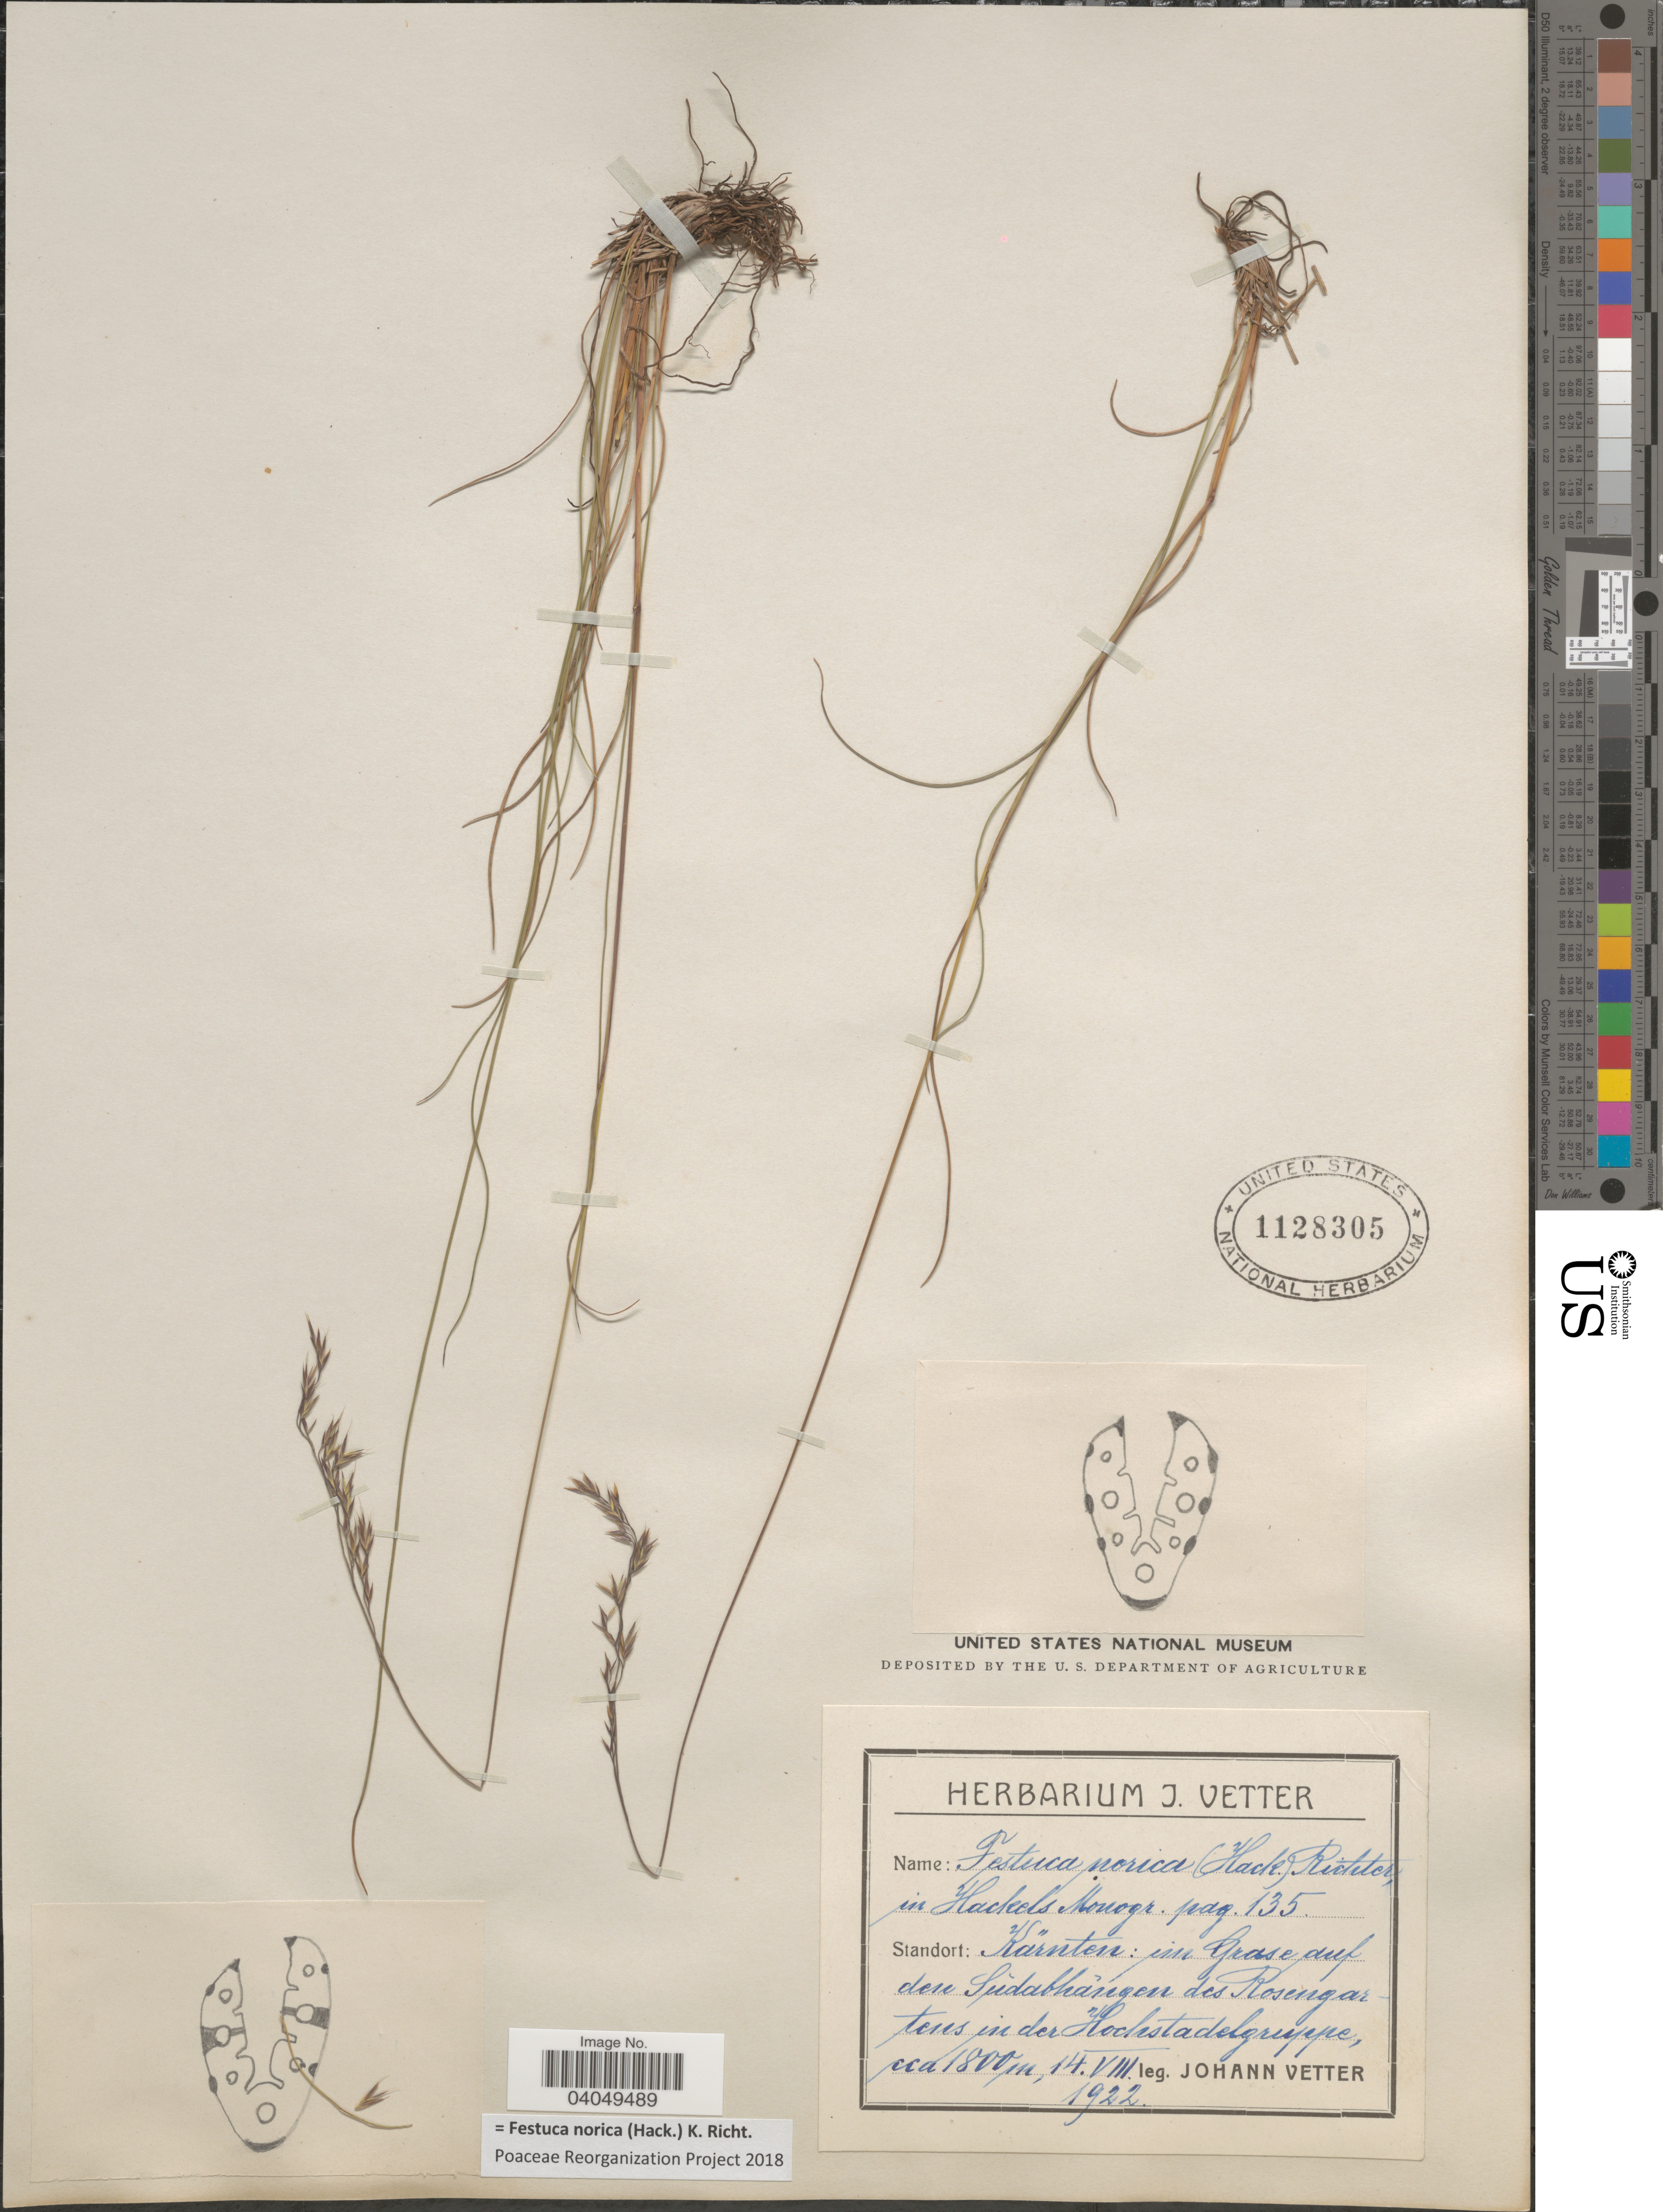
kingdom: Plantae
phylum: Tracheophyta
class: Liliopsida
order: Poales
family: Poaceae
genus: Festuca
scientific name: Festuca norica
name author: (Hack.) K. Richt.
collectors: J. Vetter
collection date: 1922-08-14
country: Austria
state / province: Karnten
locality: Im Grase auf den Südabhängen des Rosengartens in der Hochstadelgruppe.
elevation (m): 1800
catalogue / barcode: US 1128305